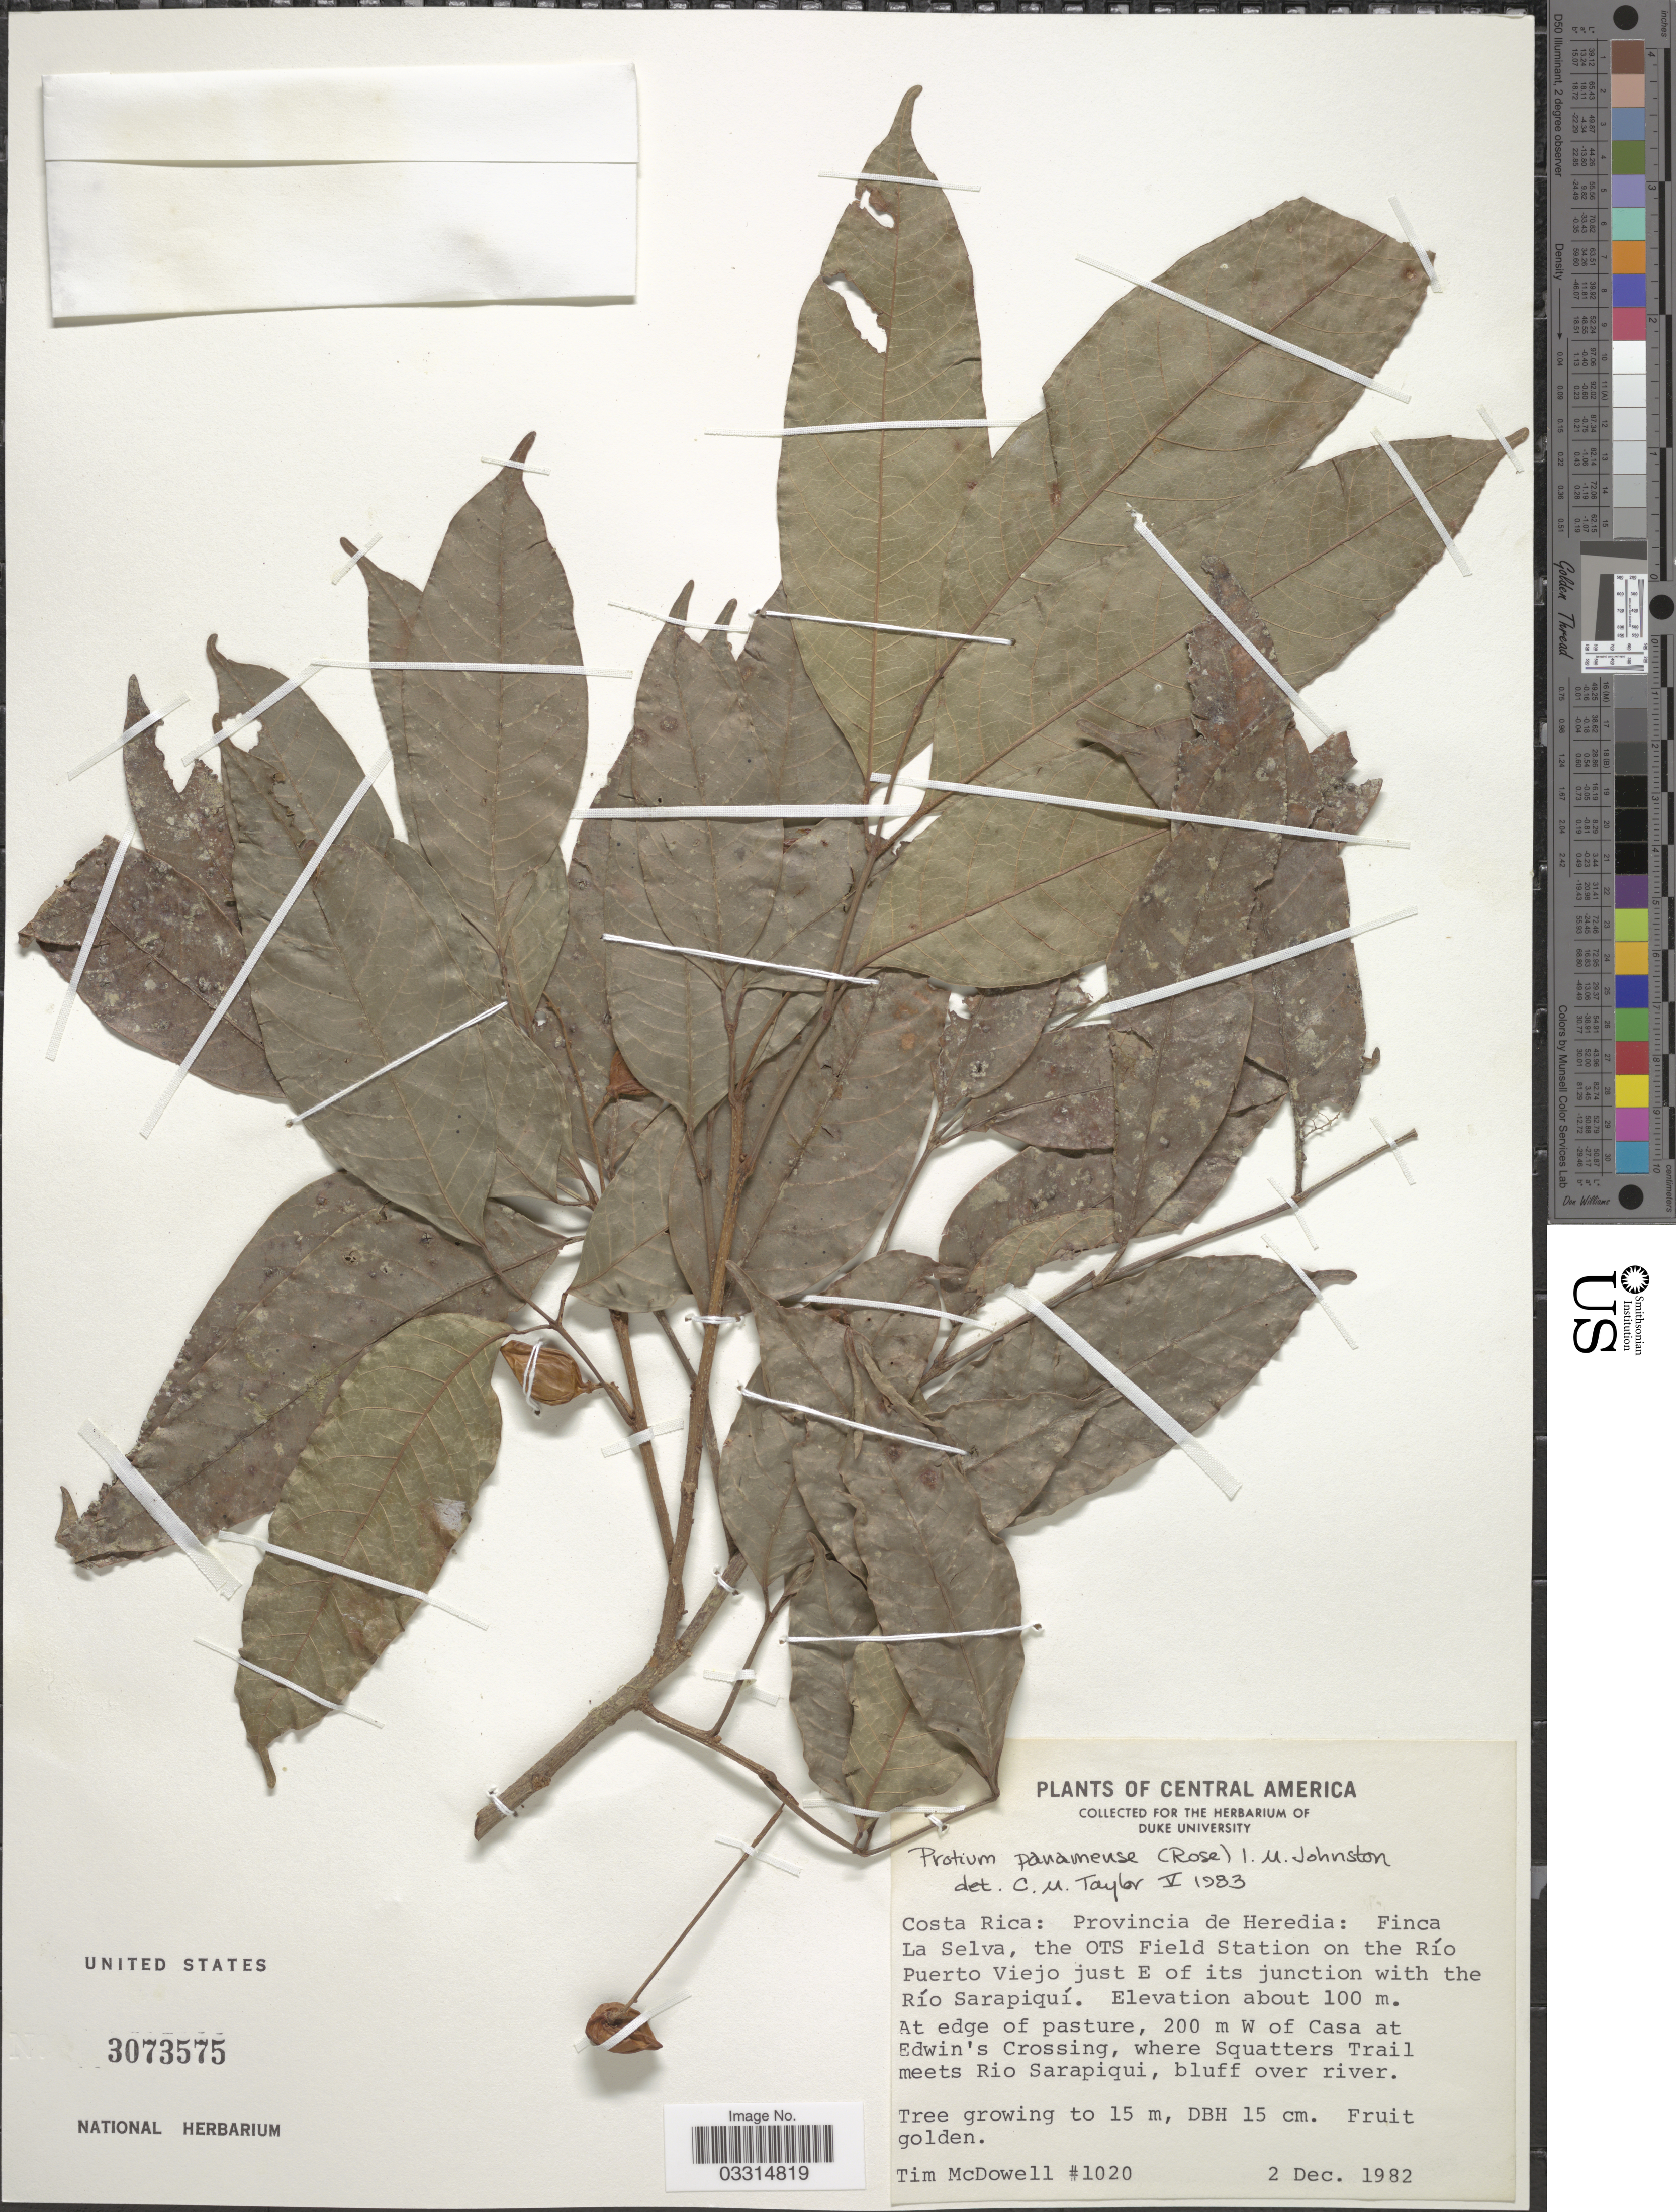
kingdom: Plantae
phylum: Tracheophyta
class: Magnoliopsida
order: Sapindales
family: Burseraceae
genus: Protium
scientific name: Protium pittieri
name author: (Rose) Engl.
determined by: Morales, J. F.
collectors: T. McDowell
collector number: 1020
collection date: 1982-12-02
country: Costa Rica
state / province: Heredia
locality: Finca La Selva, the OTS Field Station on the Río Puerto Viejo just E of its junction with the Río Sarapiquí. 200 m W of Casa at Edwin's Crossing, where Squatters Trail meets Rio Sarapiqui, bluff over river.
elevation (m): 100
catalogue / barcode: US 3073575